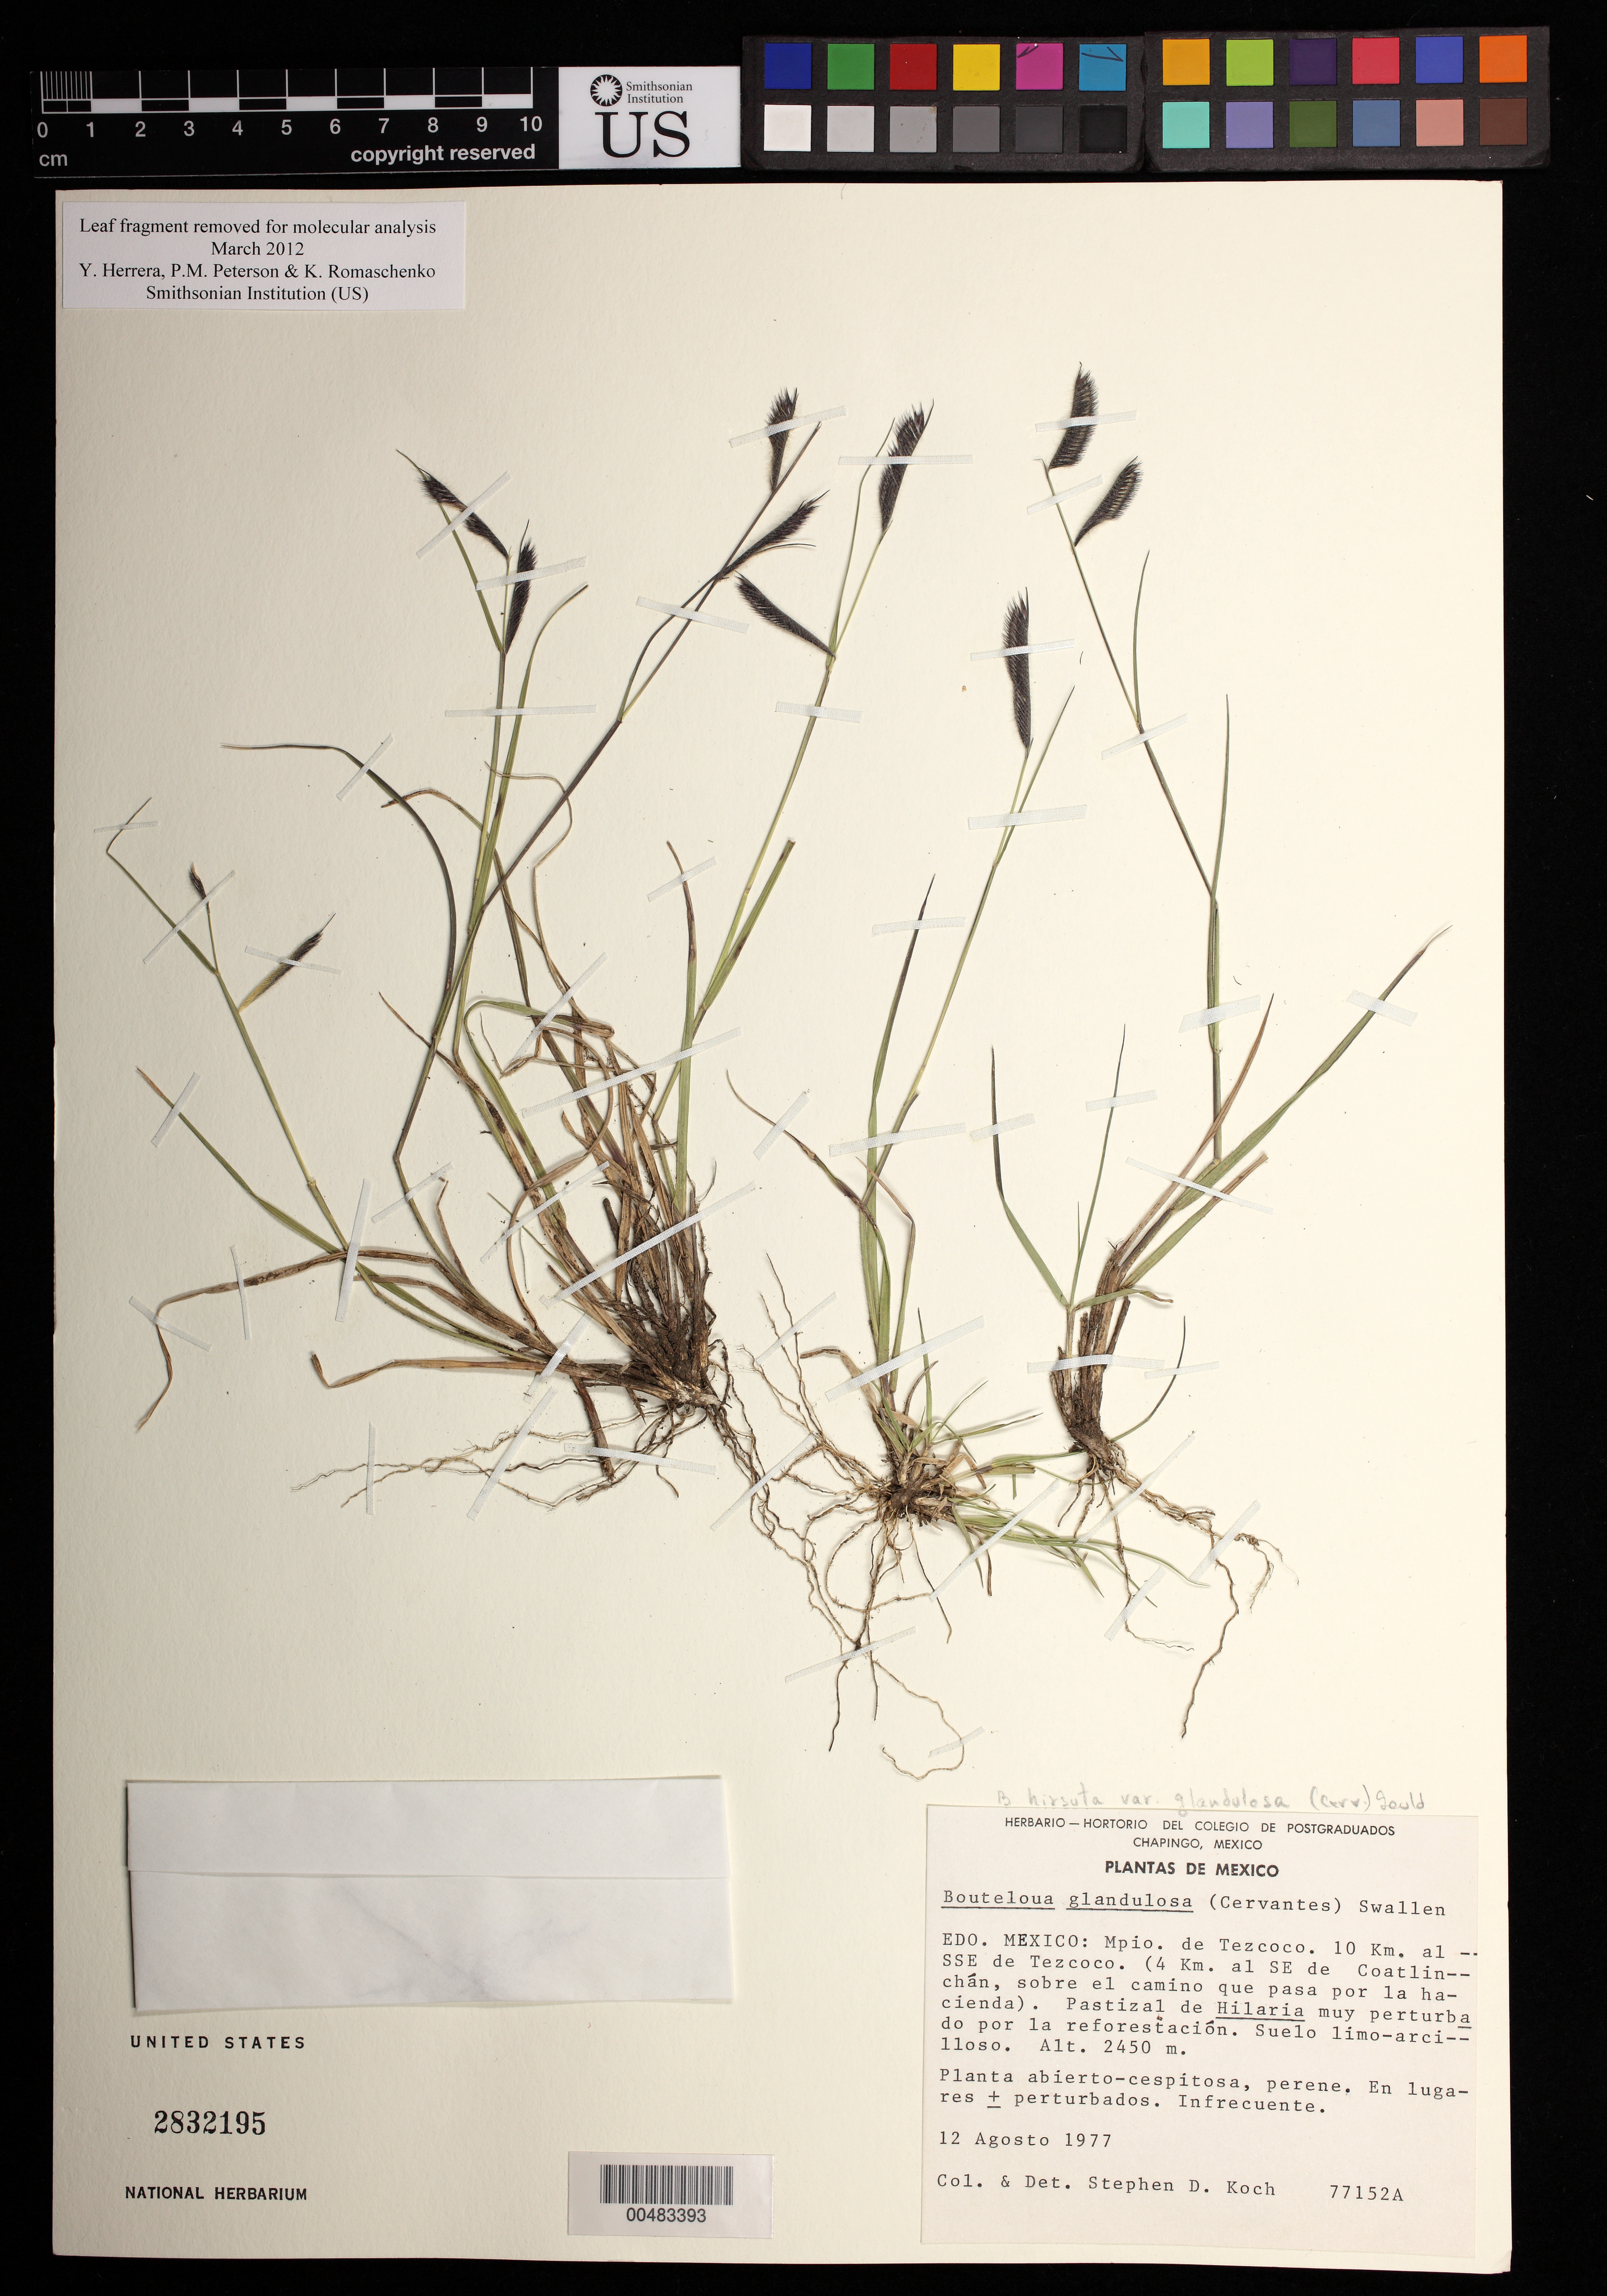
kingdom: Plantae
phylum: Tracheophyta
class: Liliopsida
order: Poales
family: Poaceae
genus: Bouteloua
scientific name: Bouteloua hirsuta var. glandulosa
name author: (Cerv.) Gould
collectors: S. D. Koch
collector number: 77152A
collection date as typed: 12 Aug 1977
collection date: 1977-08-12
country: Mexico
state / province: México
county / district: Texcoco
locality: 10 km al SSE de Texcoco (4 km al SE de Coatlin, sobre el camino que pasa por la hacienda)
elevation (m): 2450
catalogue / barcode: US 2832195